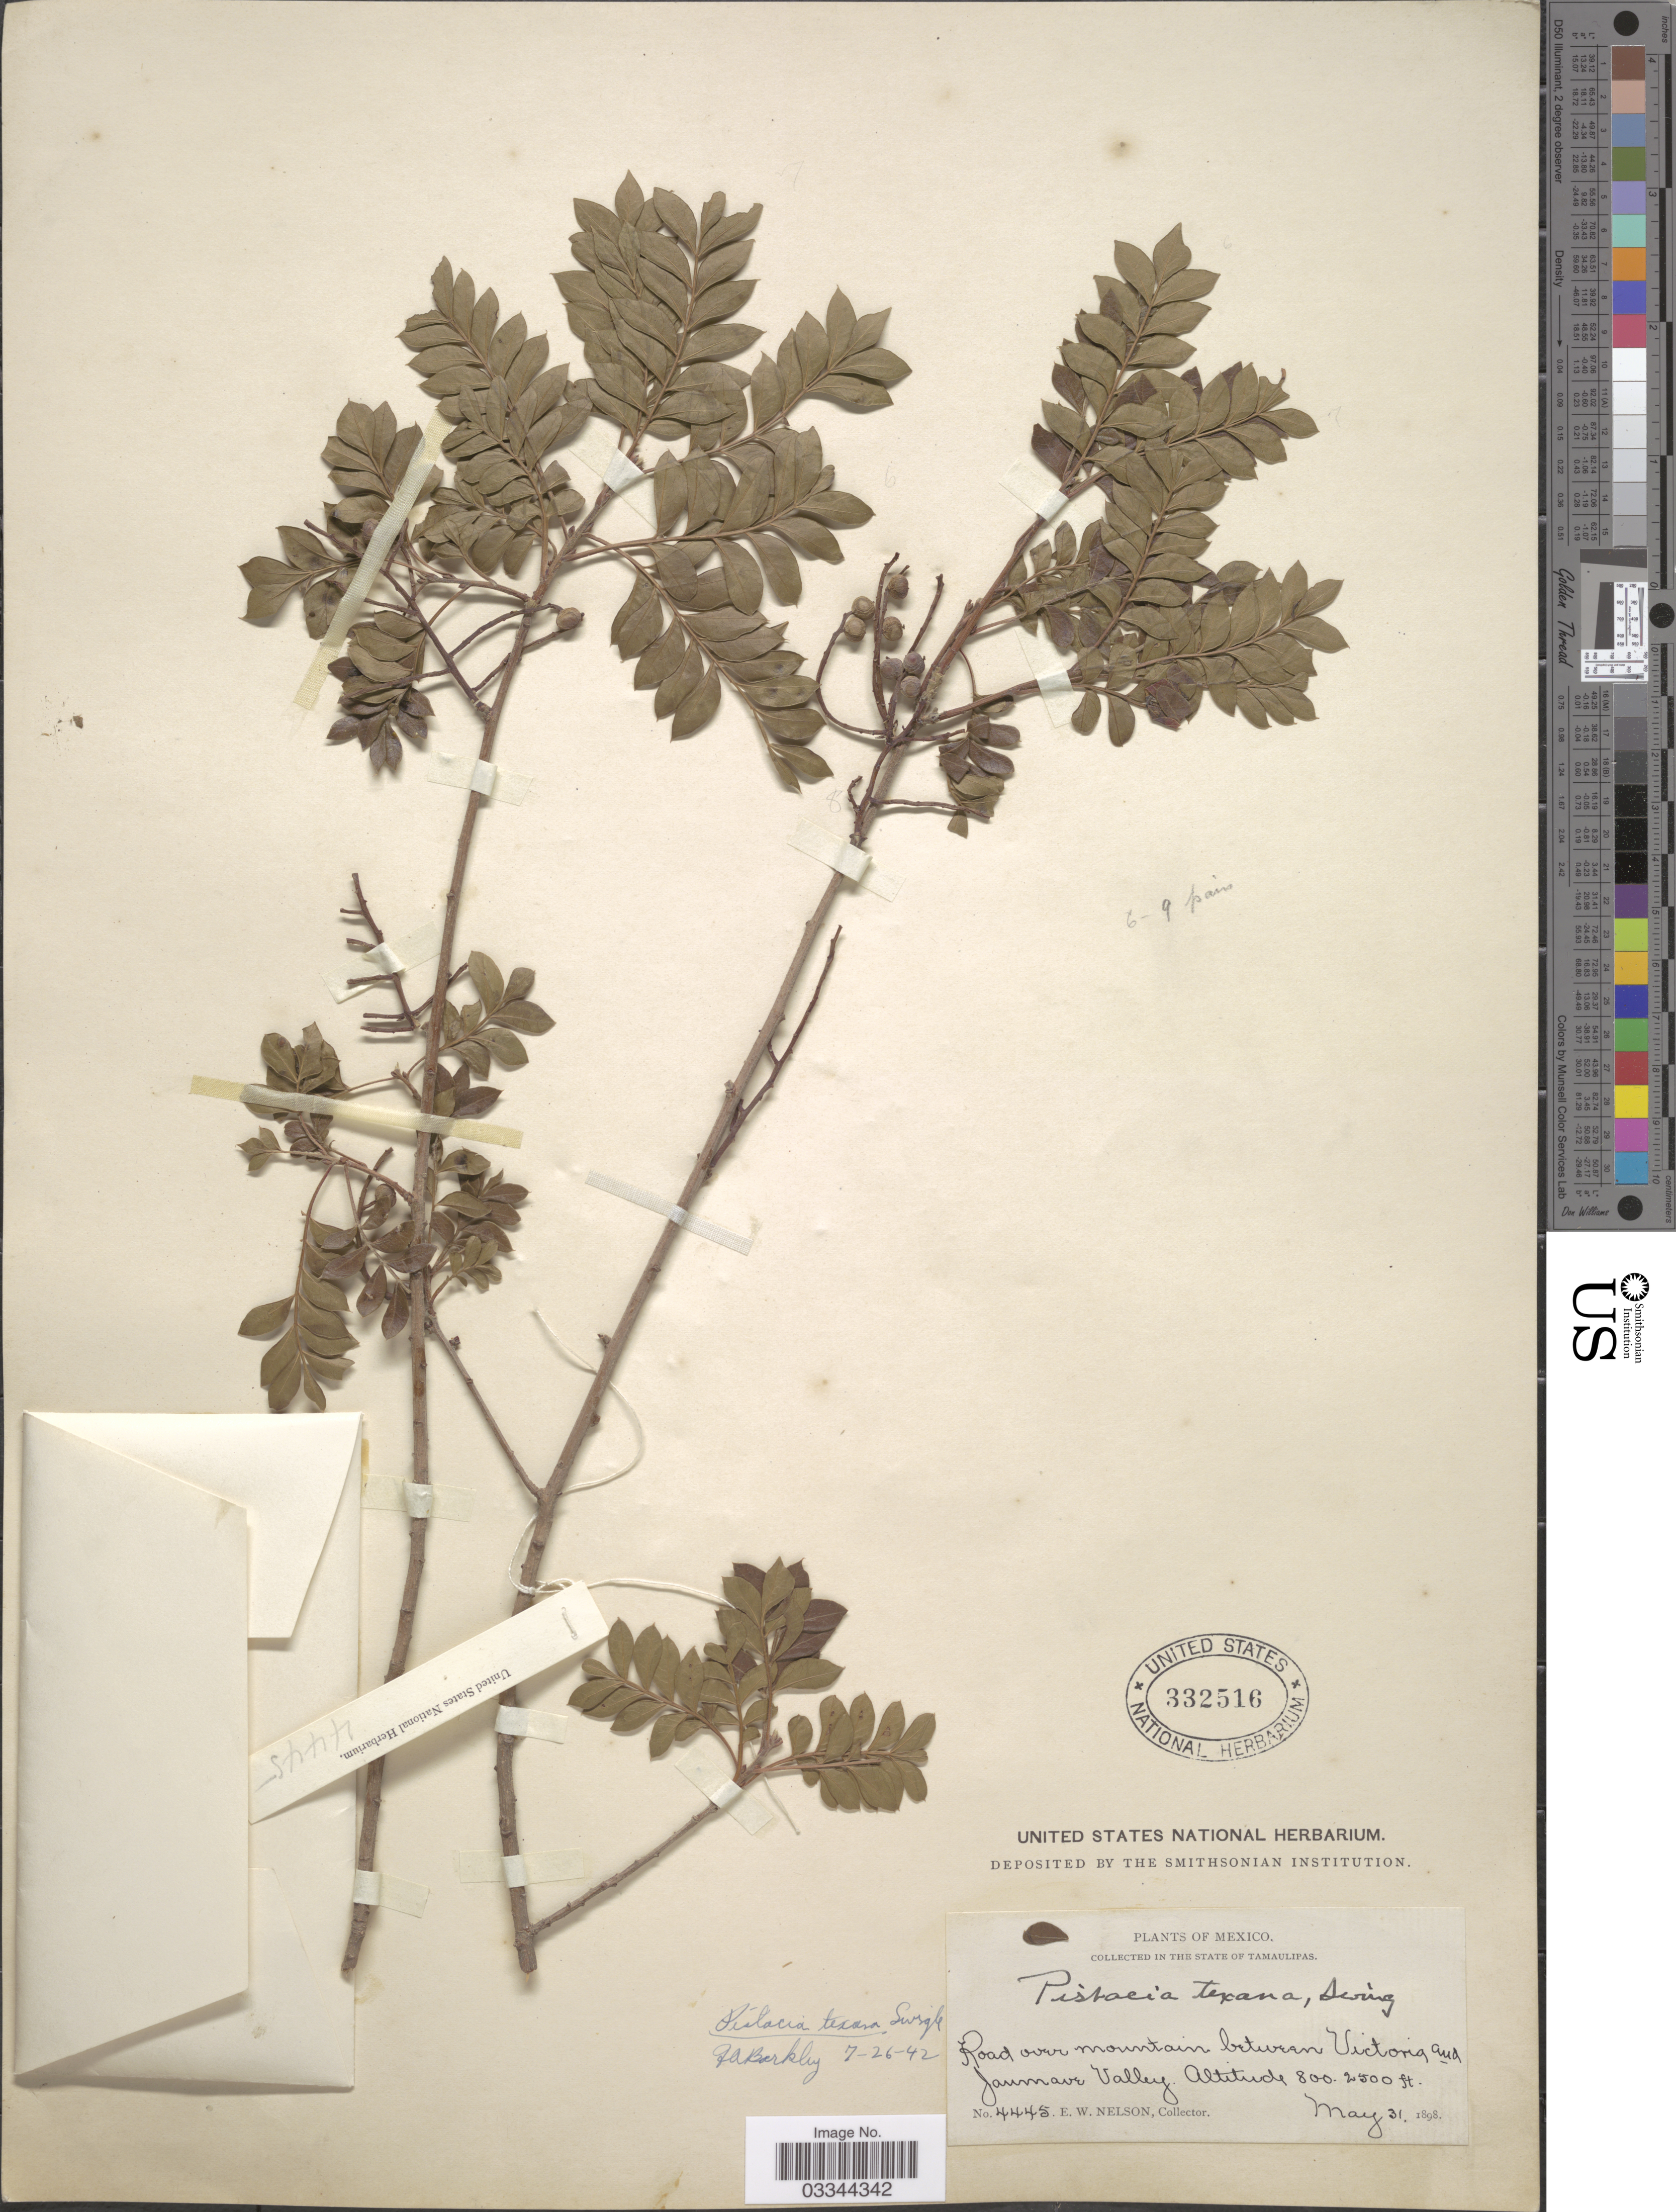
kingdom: Plantae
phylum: Tracheophyta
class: Magnoliopsida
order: Sapindales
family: Anacardiaceae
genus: Pistacia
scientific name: Pistacia mexicana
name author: Kunth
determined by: Mitchell, John D.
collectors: E. W. Nelson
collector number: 4445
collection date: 1898-05-31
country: Mexico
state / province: Tamaulipas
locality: Road over mountain between Victoria and Jaumave Valley.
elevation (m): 244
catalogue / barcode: US 332516